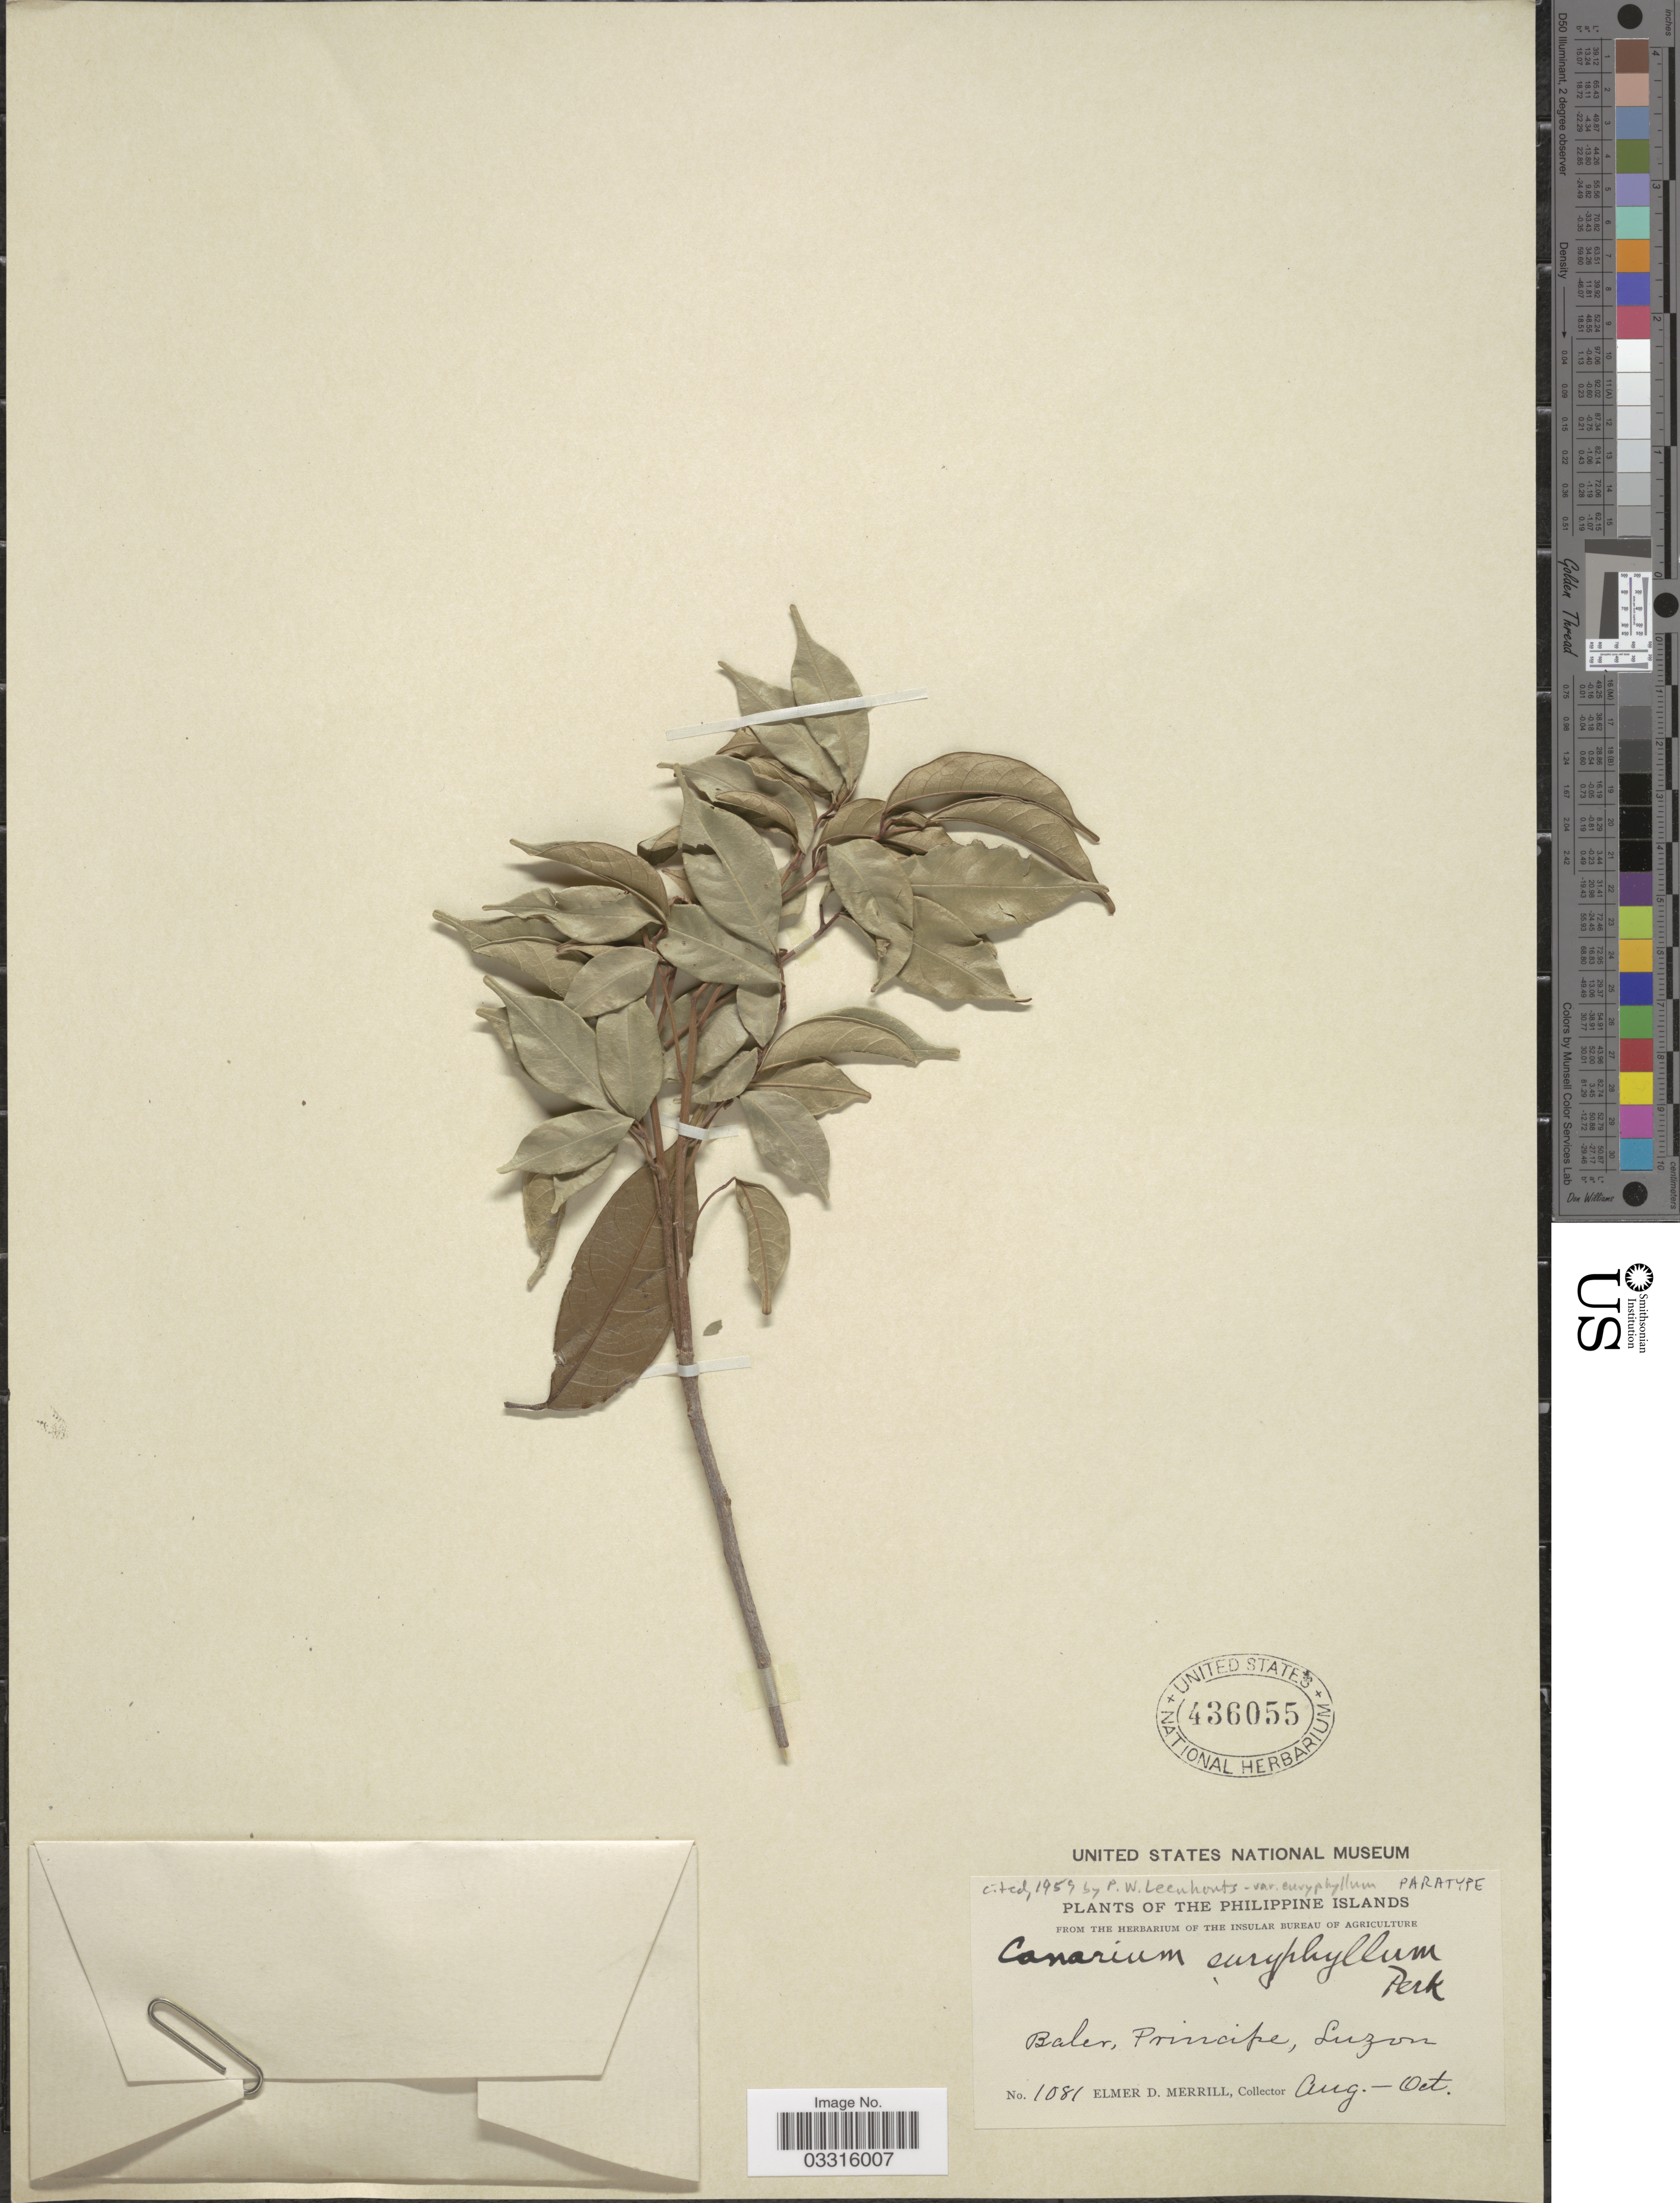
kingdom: Plantae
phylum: Tracheophyta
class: Magnoliopsida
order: Sapindales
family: Burseraceae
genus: Canarium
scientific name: Canarium euryphyllum var. euryphyllum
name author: G. Perkins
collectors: E. D. Merrill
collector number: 1081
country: Philippines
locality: Baler, Principe, Luzon.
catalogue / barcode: US 436055